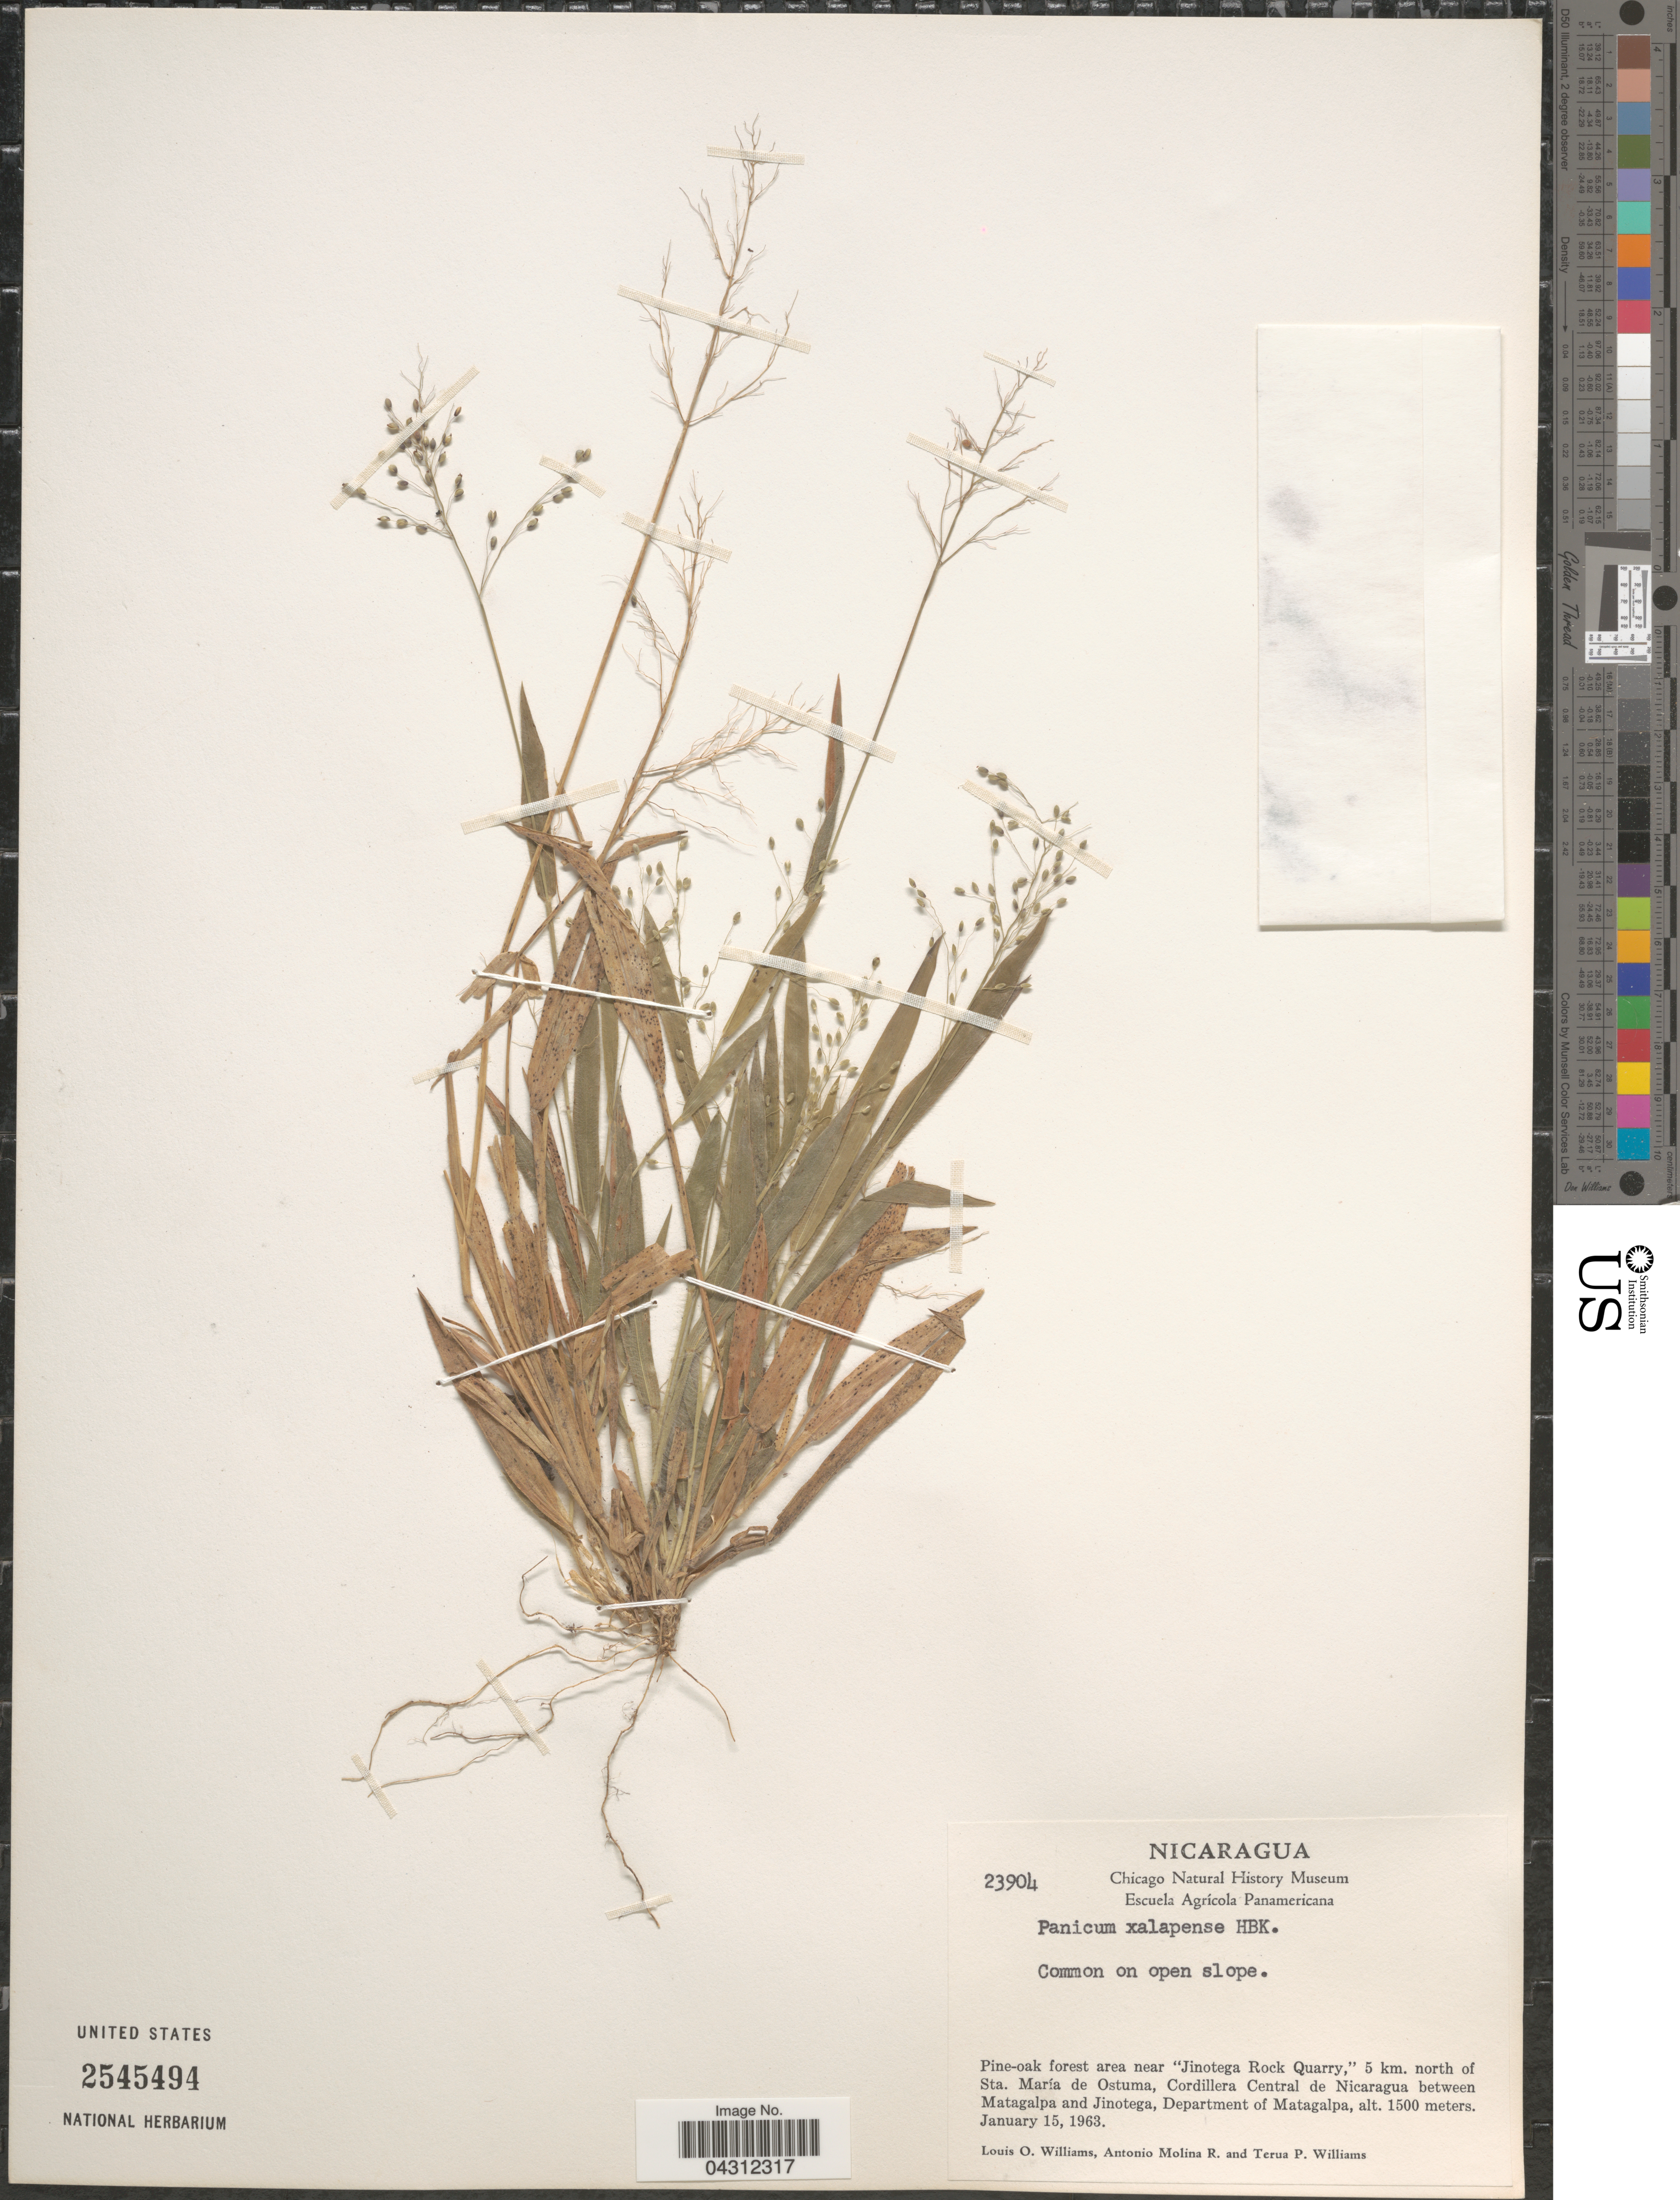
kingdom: Plantae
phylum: Tracheophyta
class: Liliopsida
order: Poales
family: Poaceae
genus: Dichanthelium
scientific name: Dichanthelium laxiflorum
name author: (Lam.) Gould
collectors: L. O. Williams, A. Molina R. & T. Williams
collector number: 23904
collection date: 1963-01-15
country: Nicaragua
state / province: Matagalpa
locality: Pine-oak forest area near "Jinotega Rock Quarry", 5 km. north of Sta. María de Ostuma, Cordillera Central de Nicaragua between Matagalpa and Jinotega, Department of Matagalpa.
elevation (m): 1500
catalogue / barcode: US 2545494